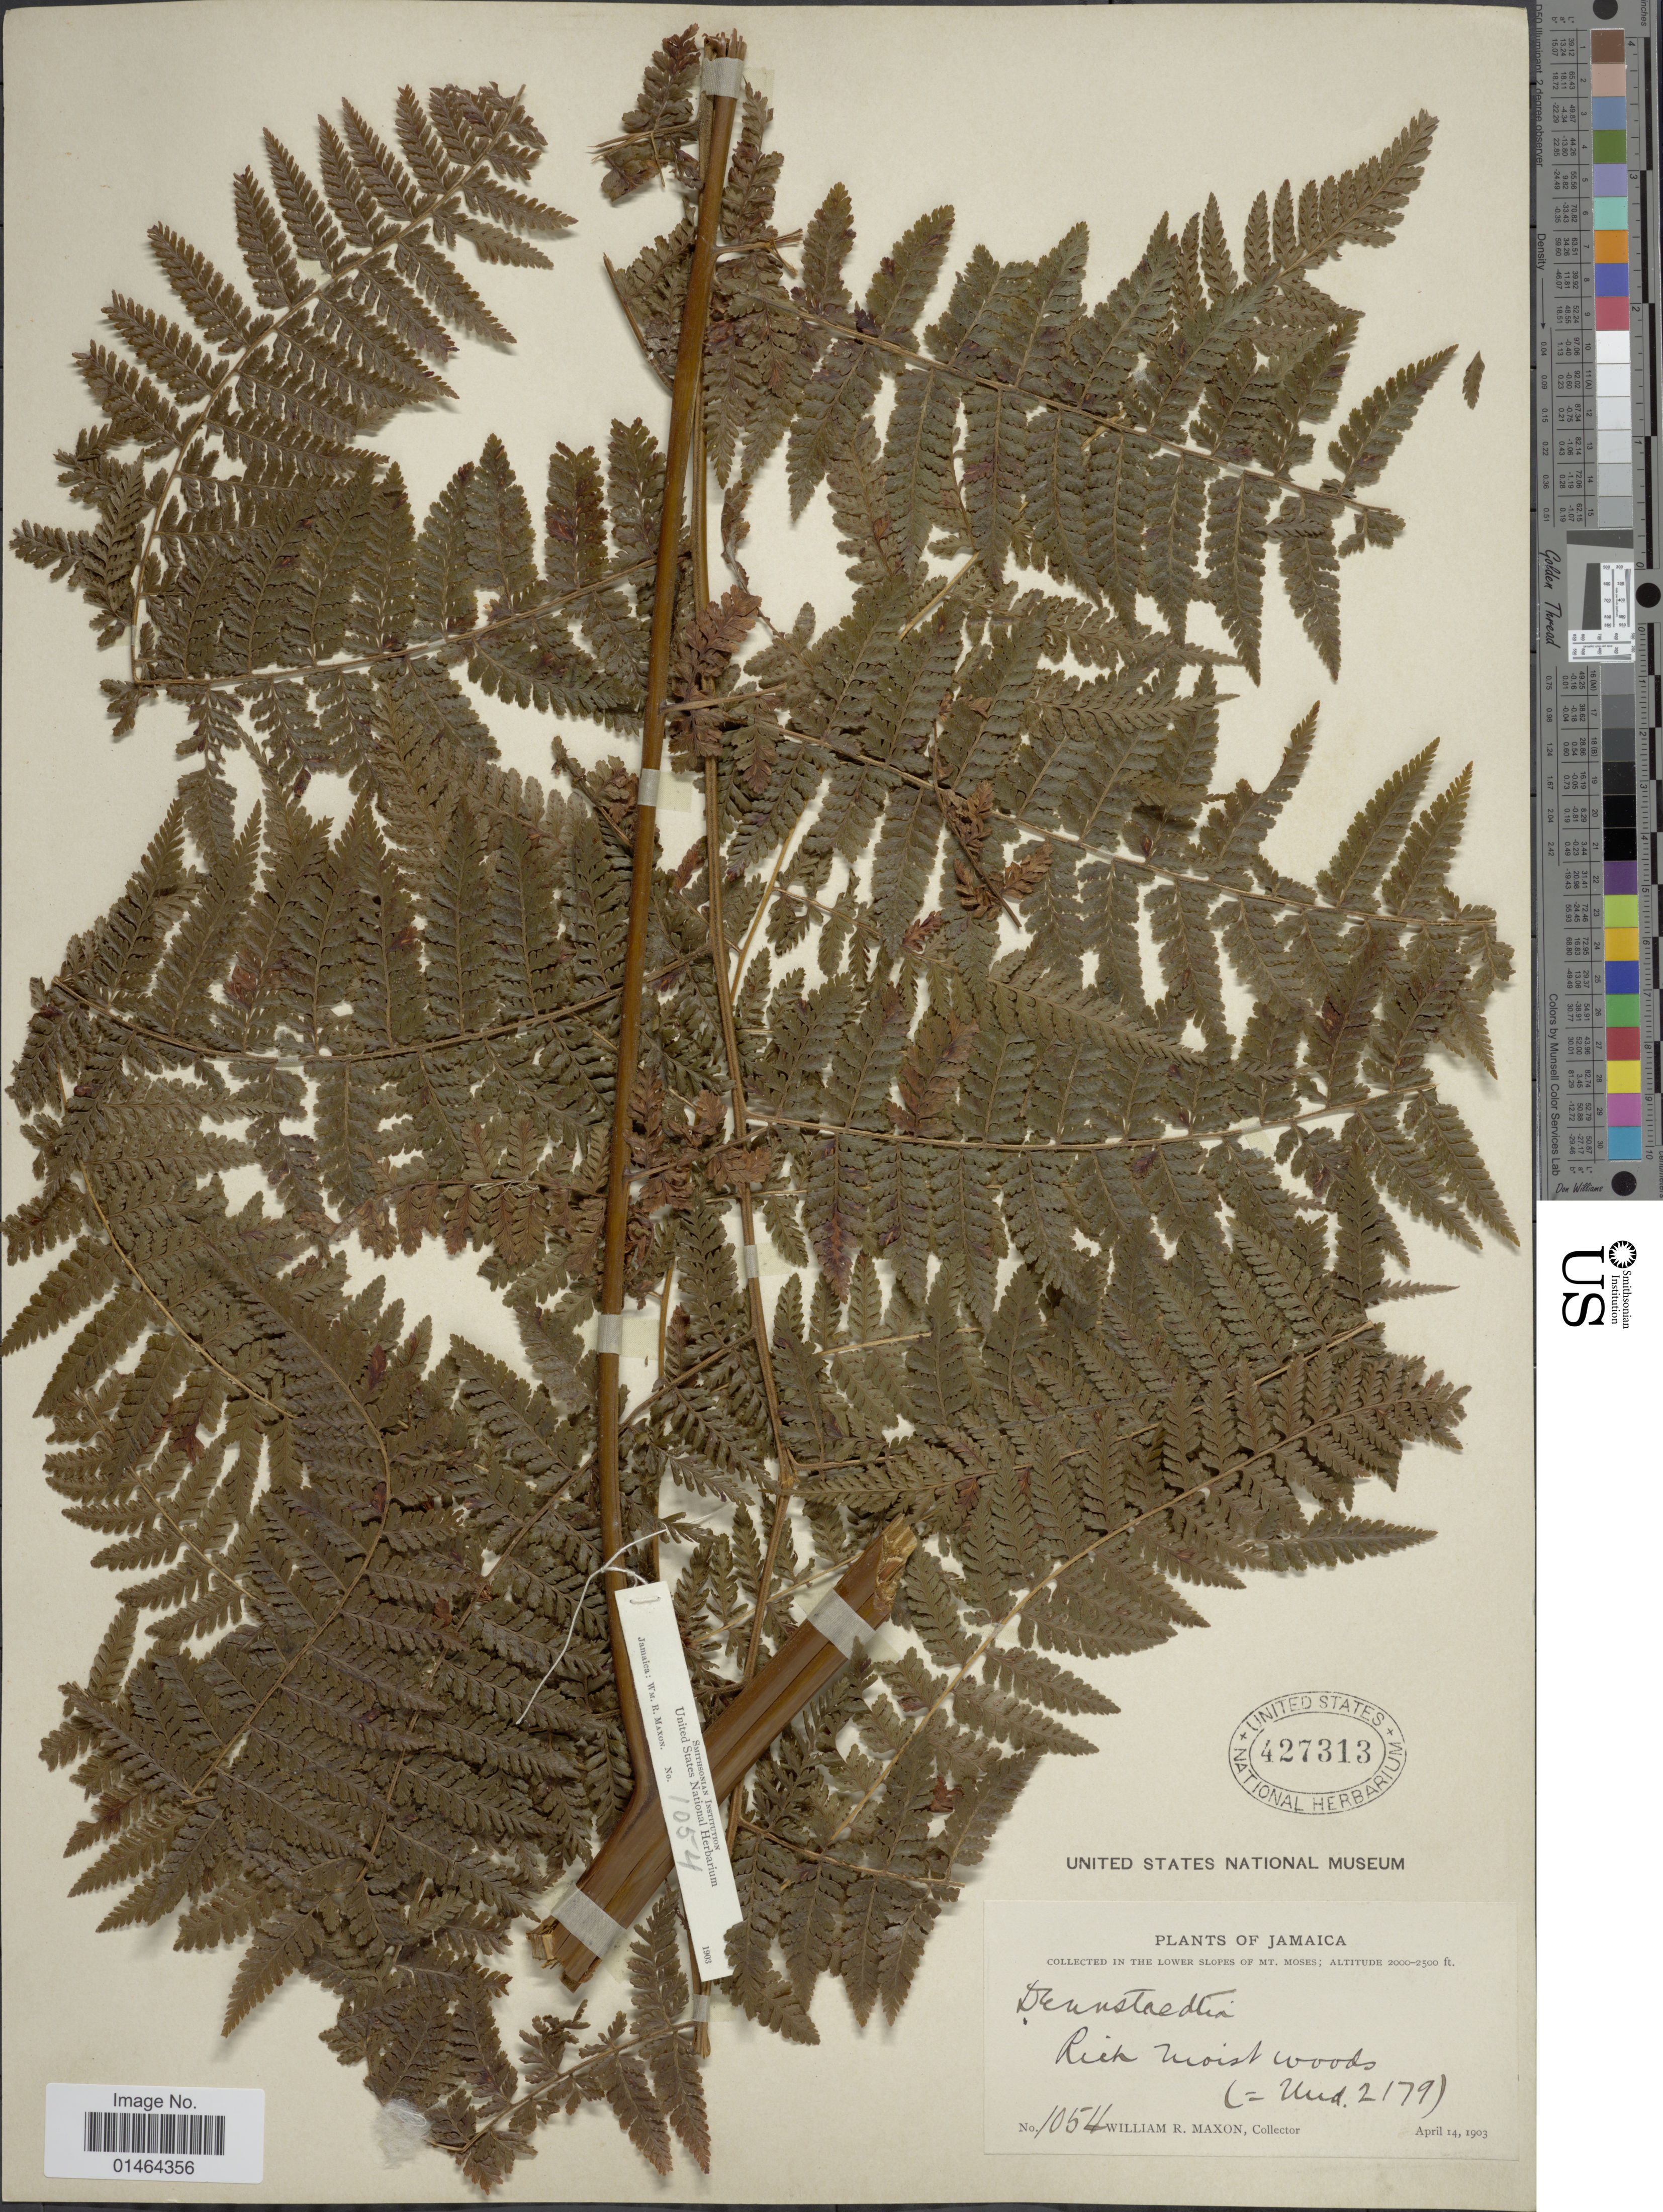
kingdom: Plantae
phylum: Tracheophyta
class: Polypodiopsida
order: Polypodiales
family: Dennstaedtiaceae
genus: Dennstaedtia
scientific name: Dennstaedtia cicutaria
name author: (Sw.) T. Moore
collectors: W. R. Maxon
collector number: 1054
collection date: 1903-04-14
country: Jamaica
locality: In the lower slopes of Mt. Moses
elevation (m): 610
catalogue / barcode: US 427313